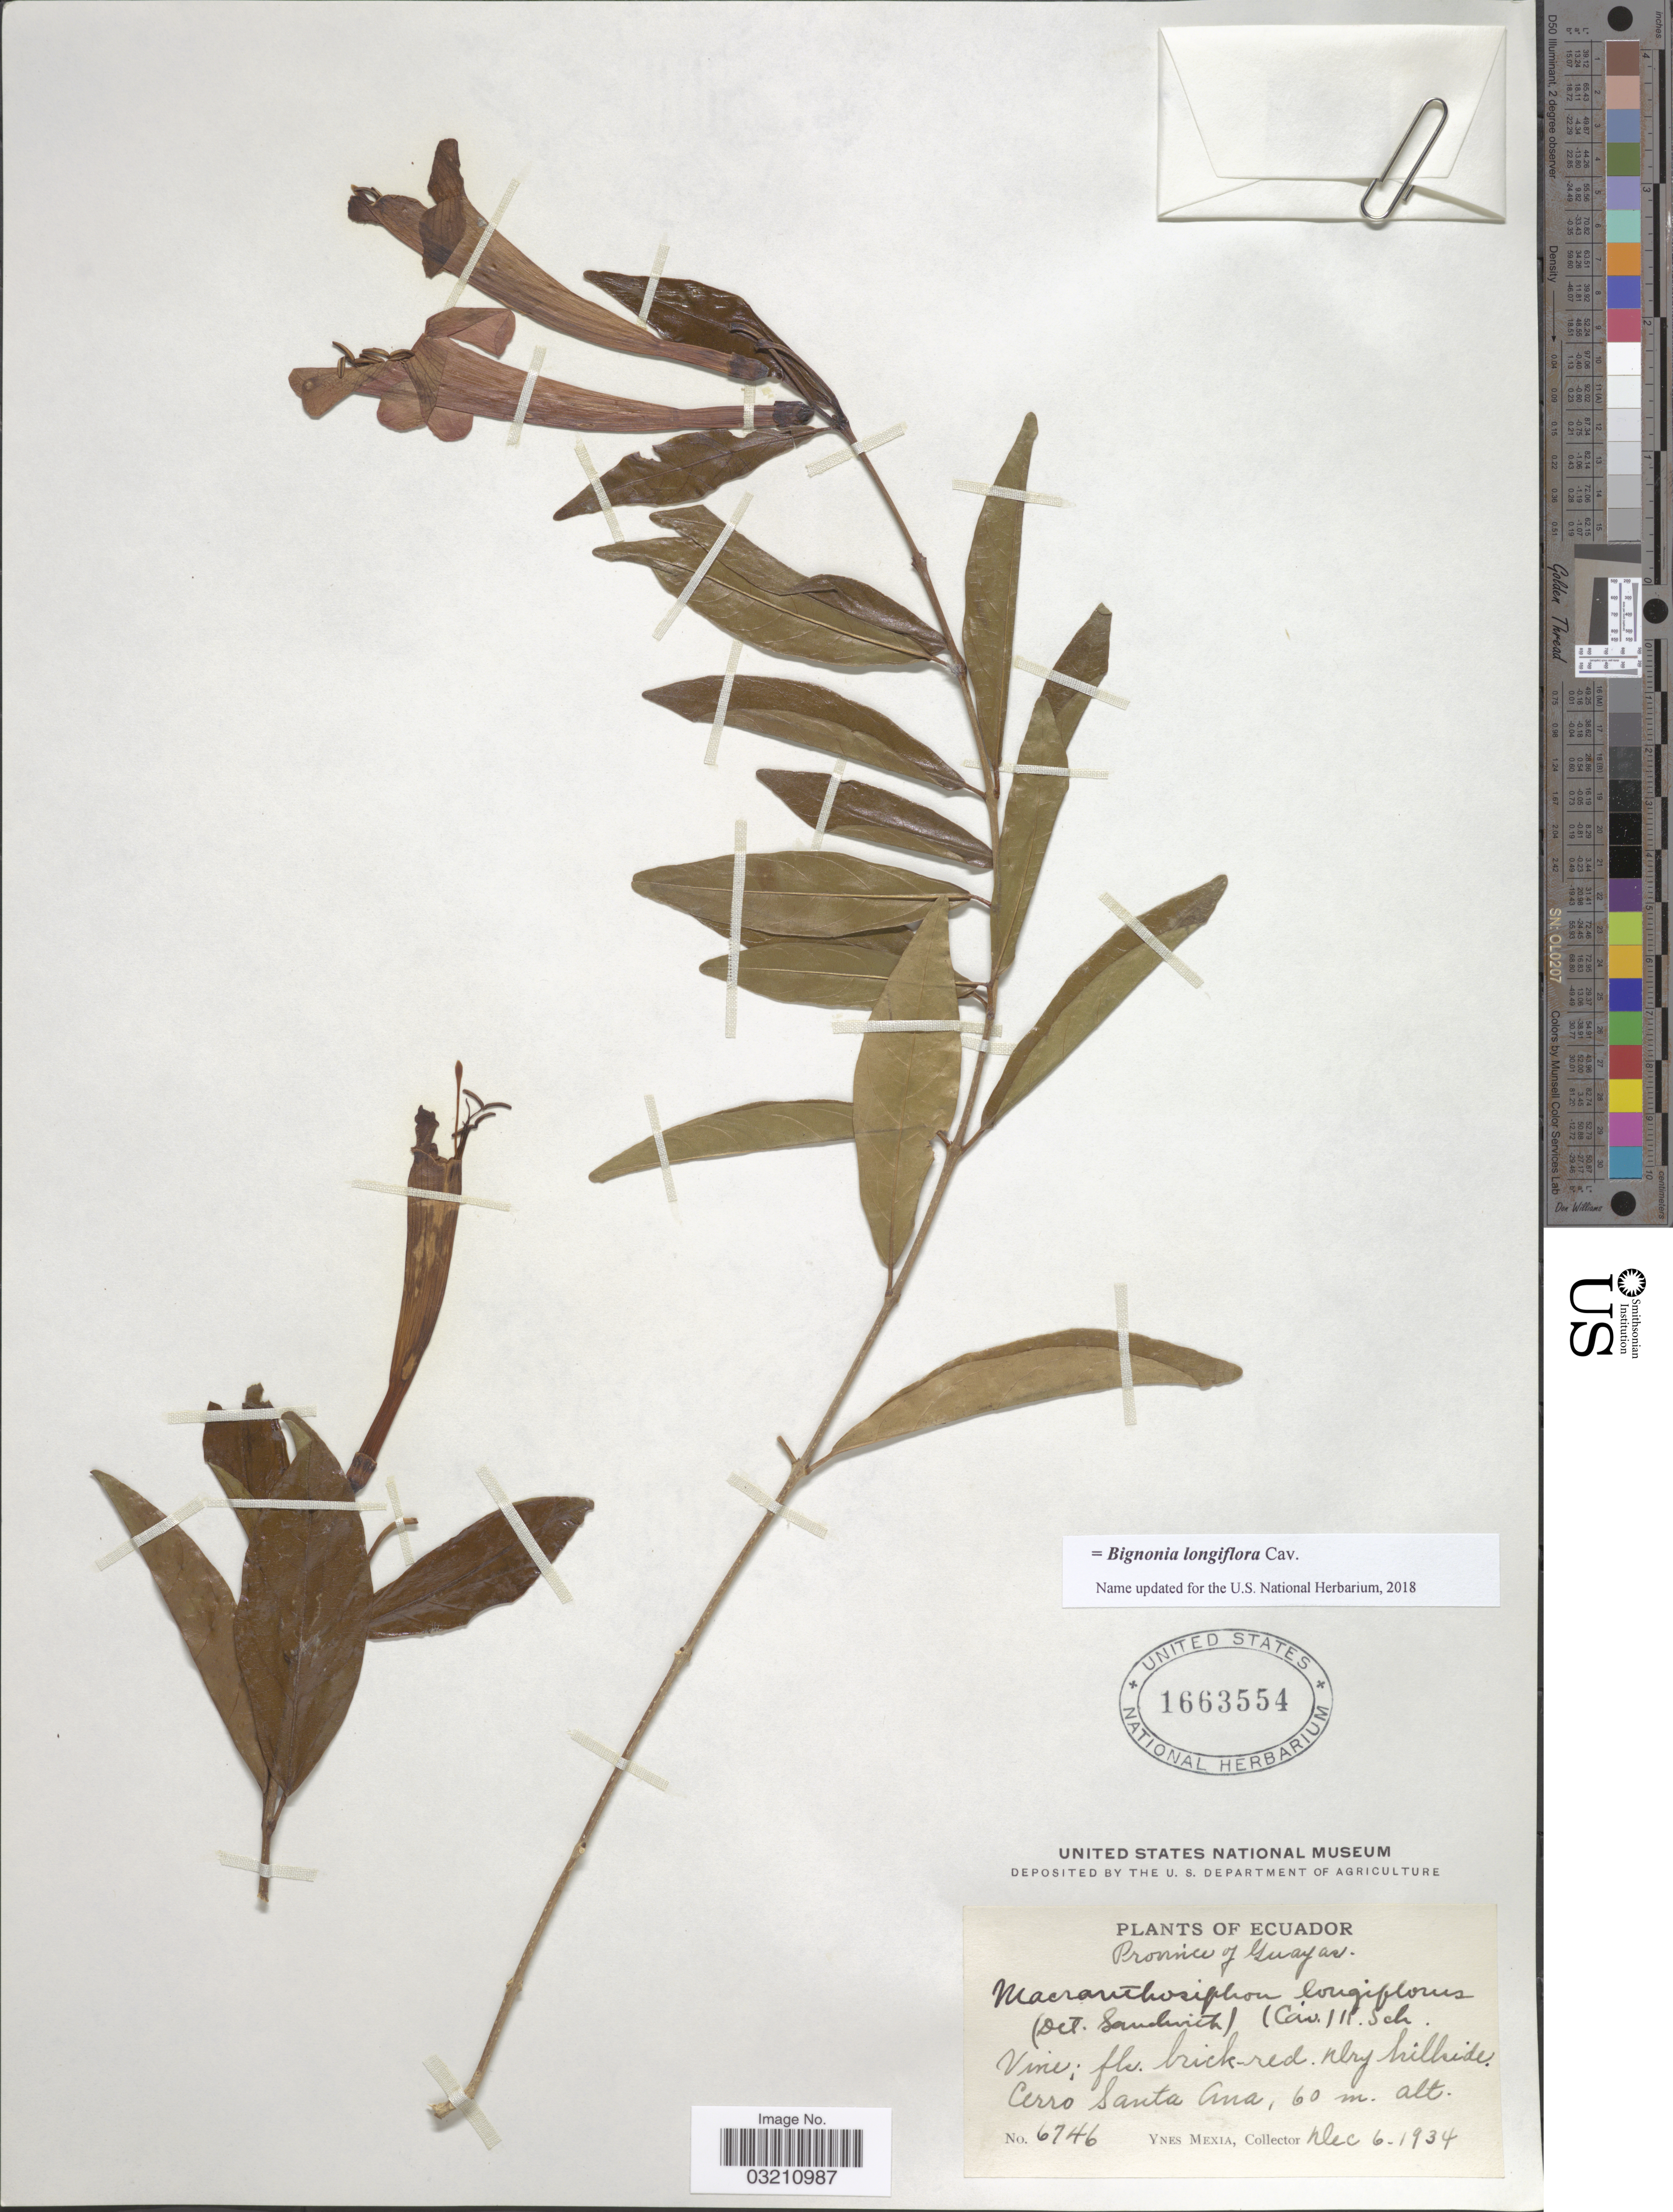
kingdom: Plantae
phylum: Tracheophyta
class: Magnoliopsida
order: Lamiales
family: Bignoniaceae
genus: Bignonia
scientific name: Bignonia longiflora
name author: Cav.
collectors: Y. Mexia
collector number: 6746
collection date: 1934-12-06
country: Ecuador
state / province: Guayas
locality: Cerro Santa Ana.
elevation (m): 60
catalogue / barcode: US 1663554